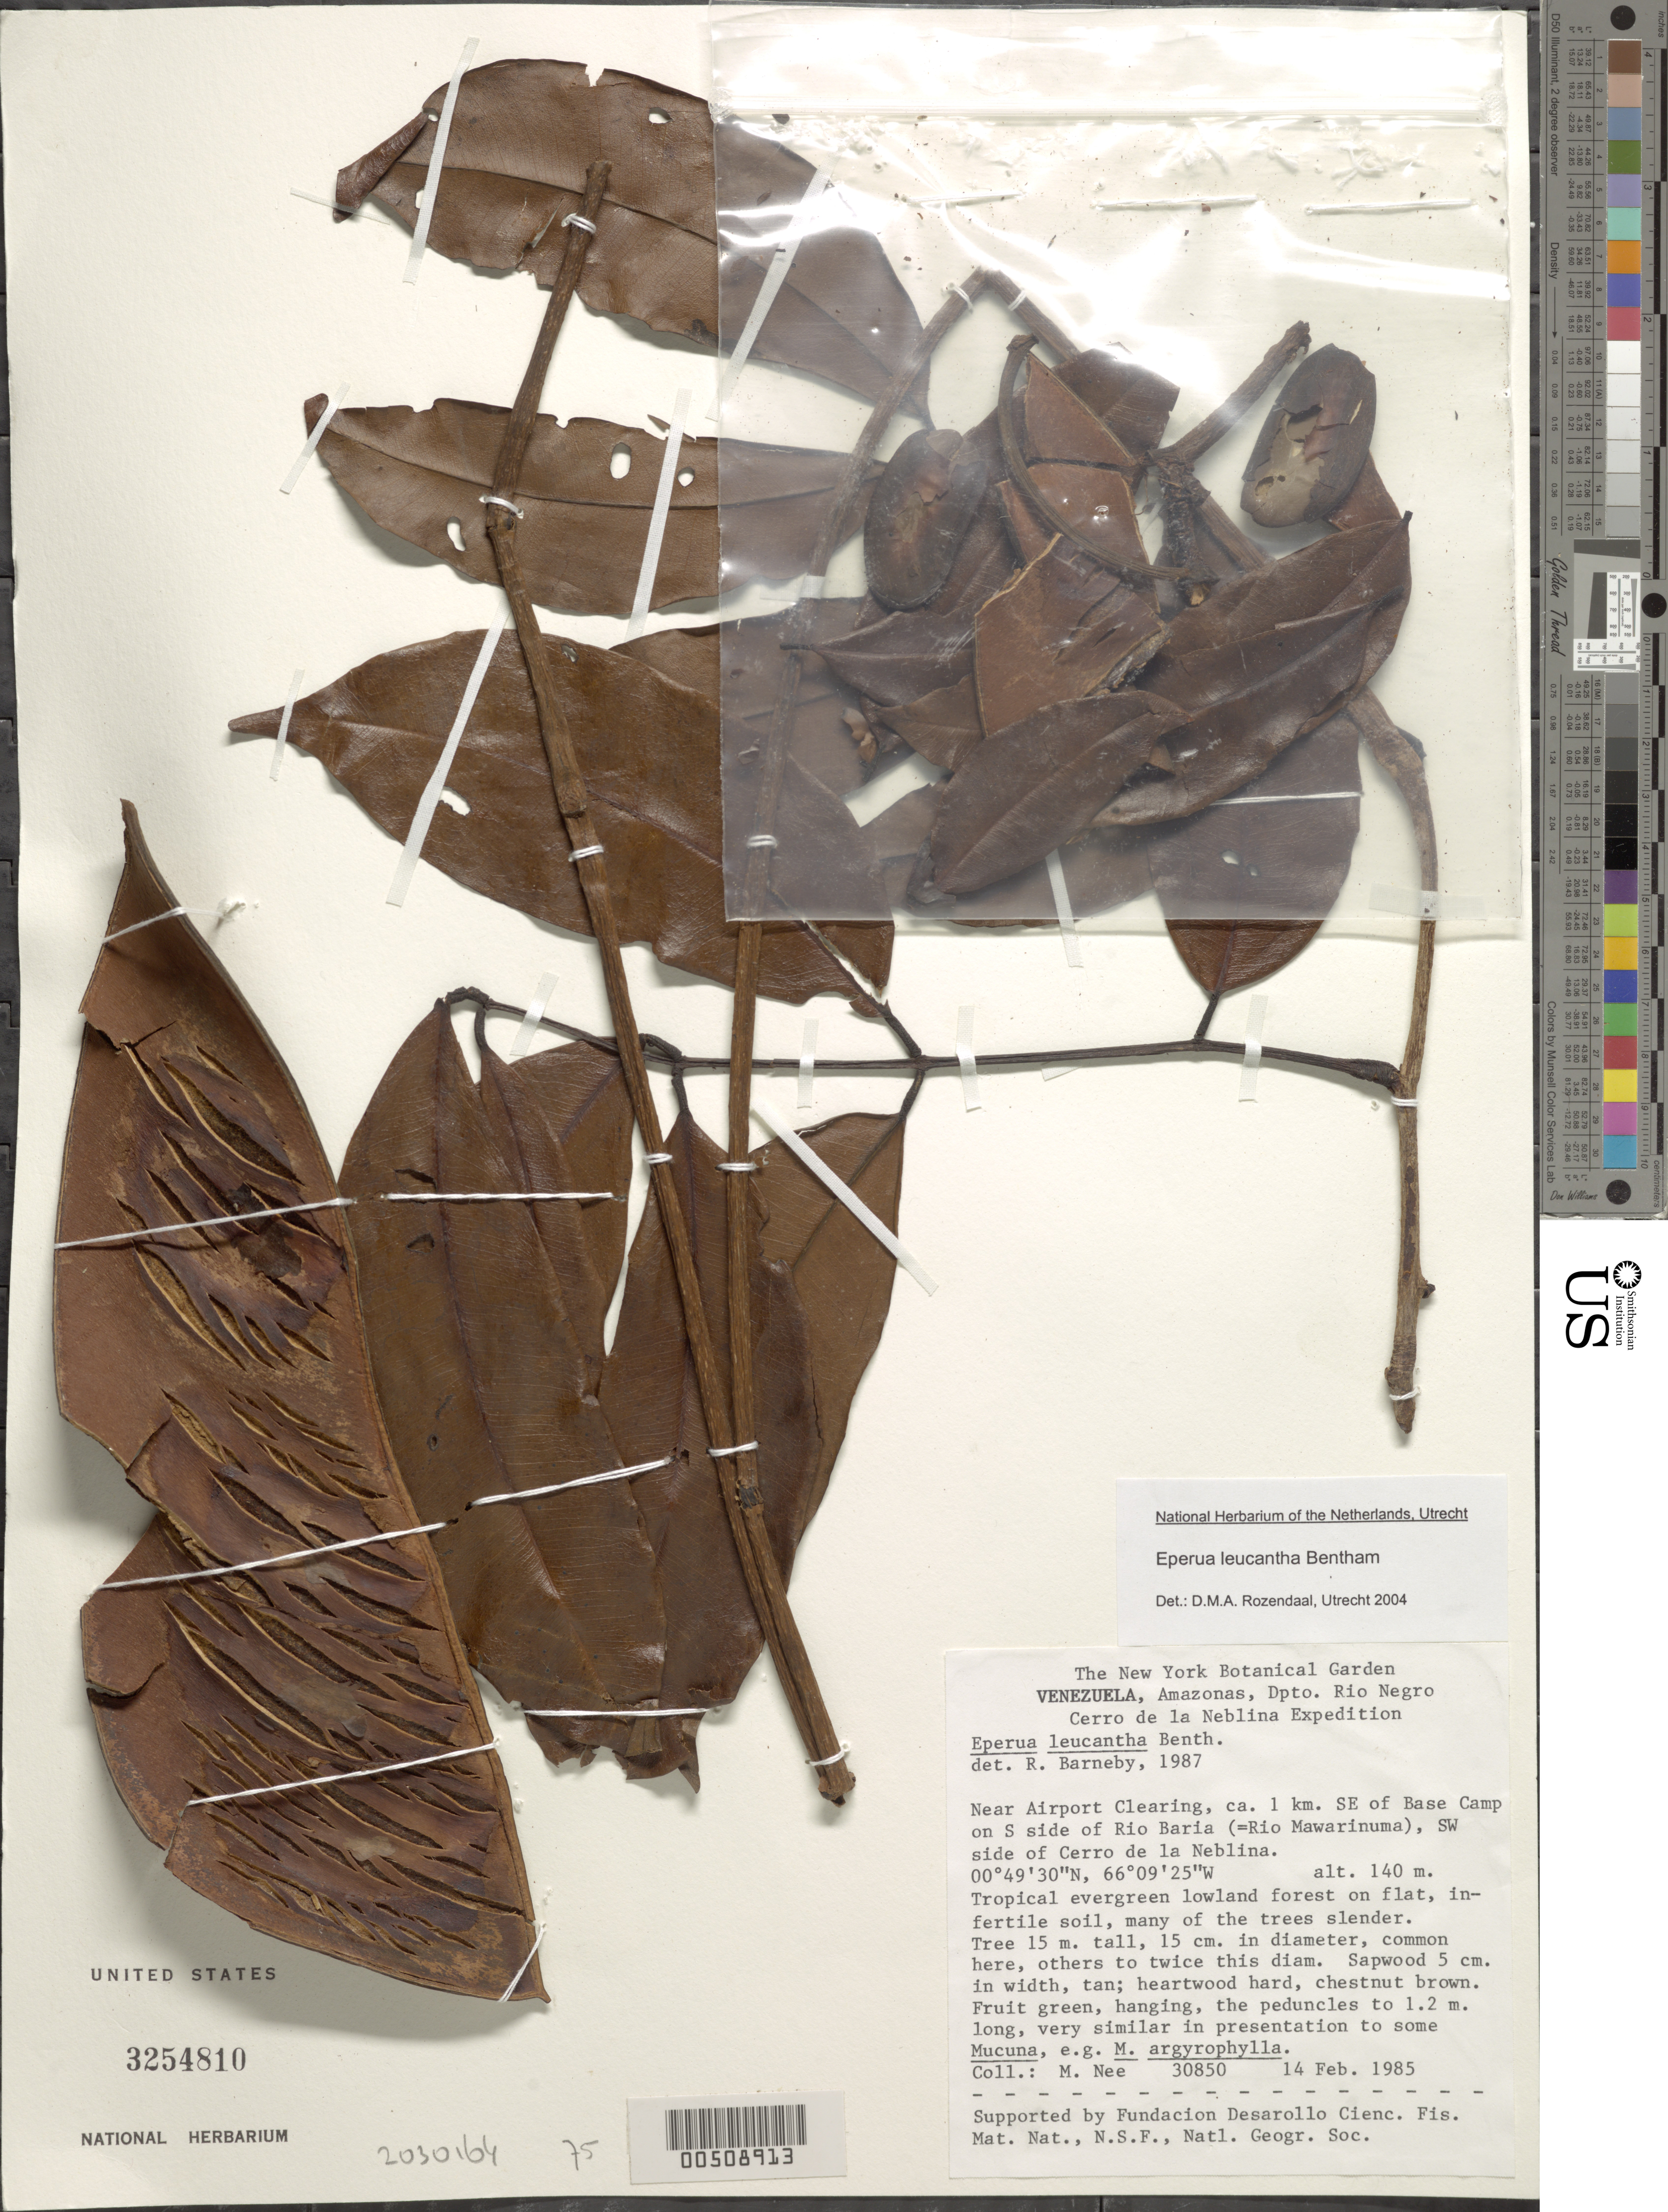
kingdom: Plantae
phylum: Tracheophyta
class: Magnoliopsida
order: Fabales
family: Fabaceae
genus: Eperua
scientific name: Eperua leucantha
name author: Benth.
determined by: Barneby, Rupert C., (NY)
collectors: M. Nee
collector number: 30850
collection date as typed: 14-Feb-85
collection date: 1985-02-14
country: Venezuela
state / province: Amazonas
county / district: Río Negro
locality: Cerro de la Neblina, near airport clearing, S of Río Baria (Río Mawarinuma)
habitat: Tropical evergreen lowland forest on flat, infertile soil, many of the trees slender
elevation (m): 140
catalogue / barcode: US 3254810